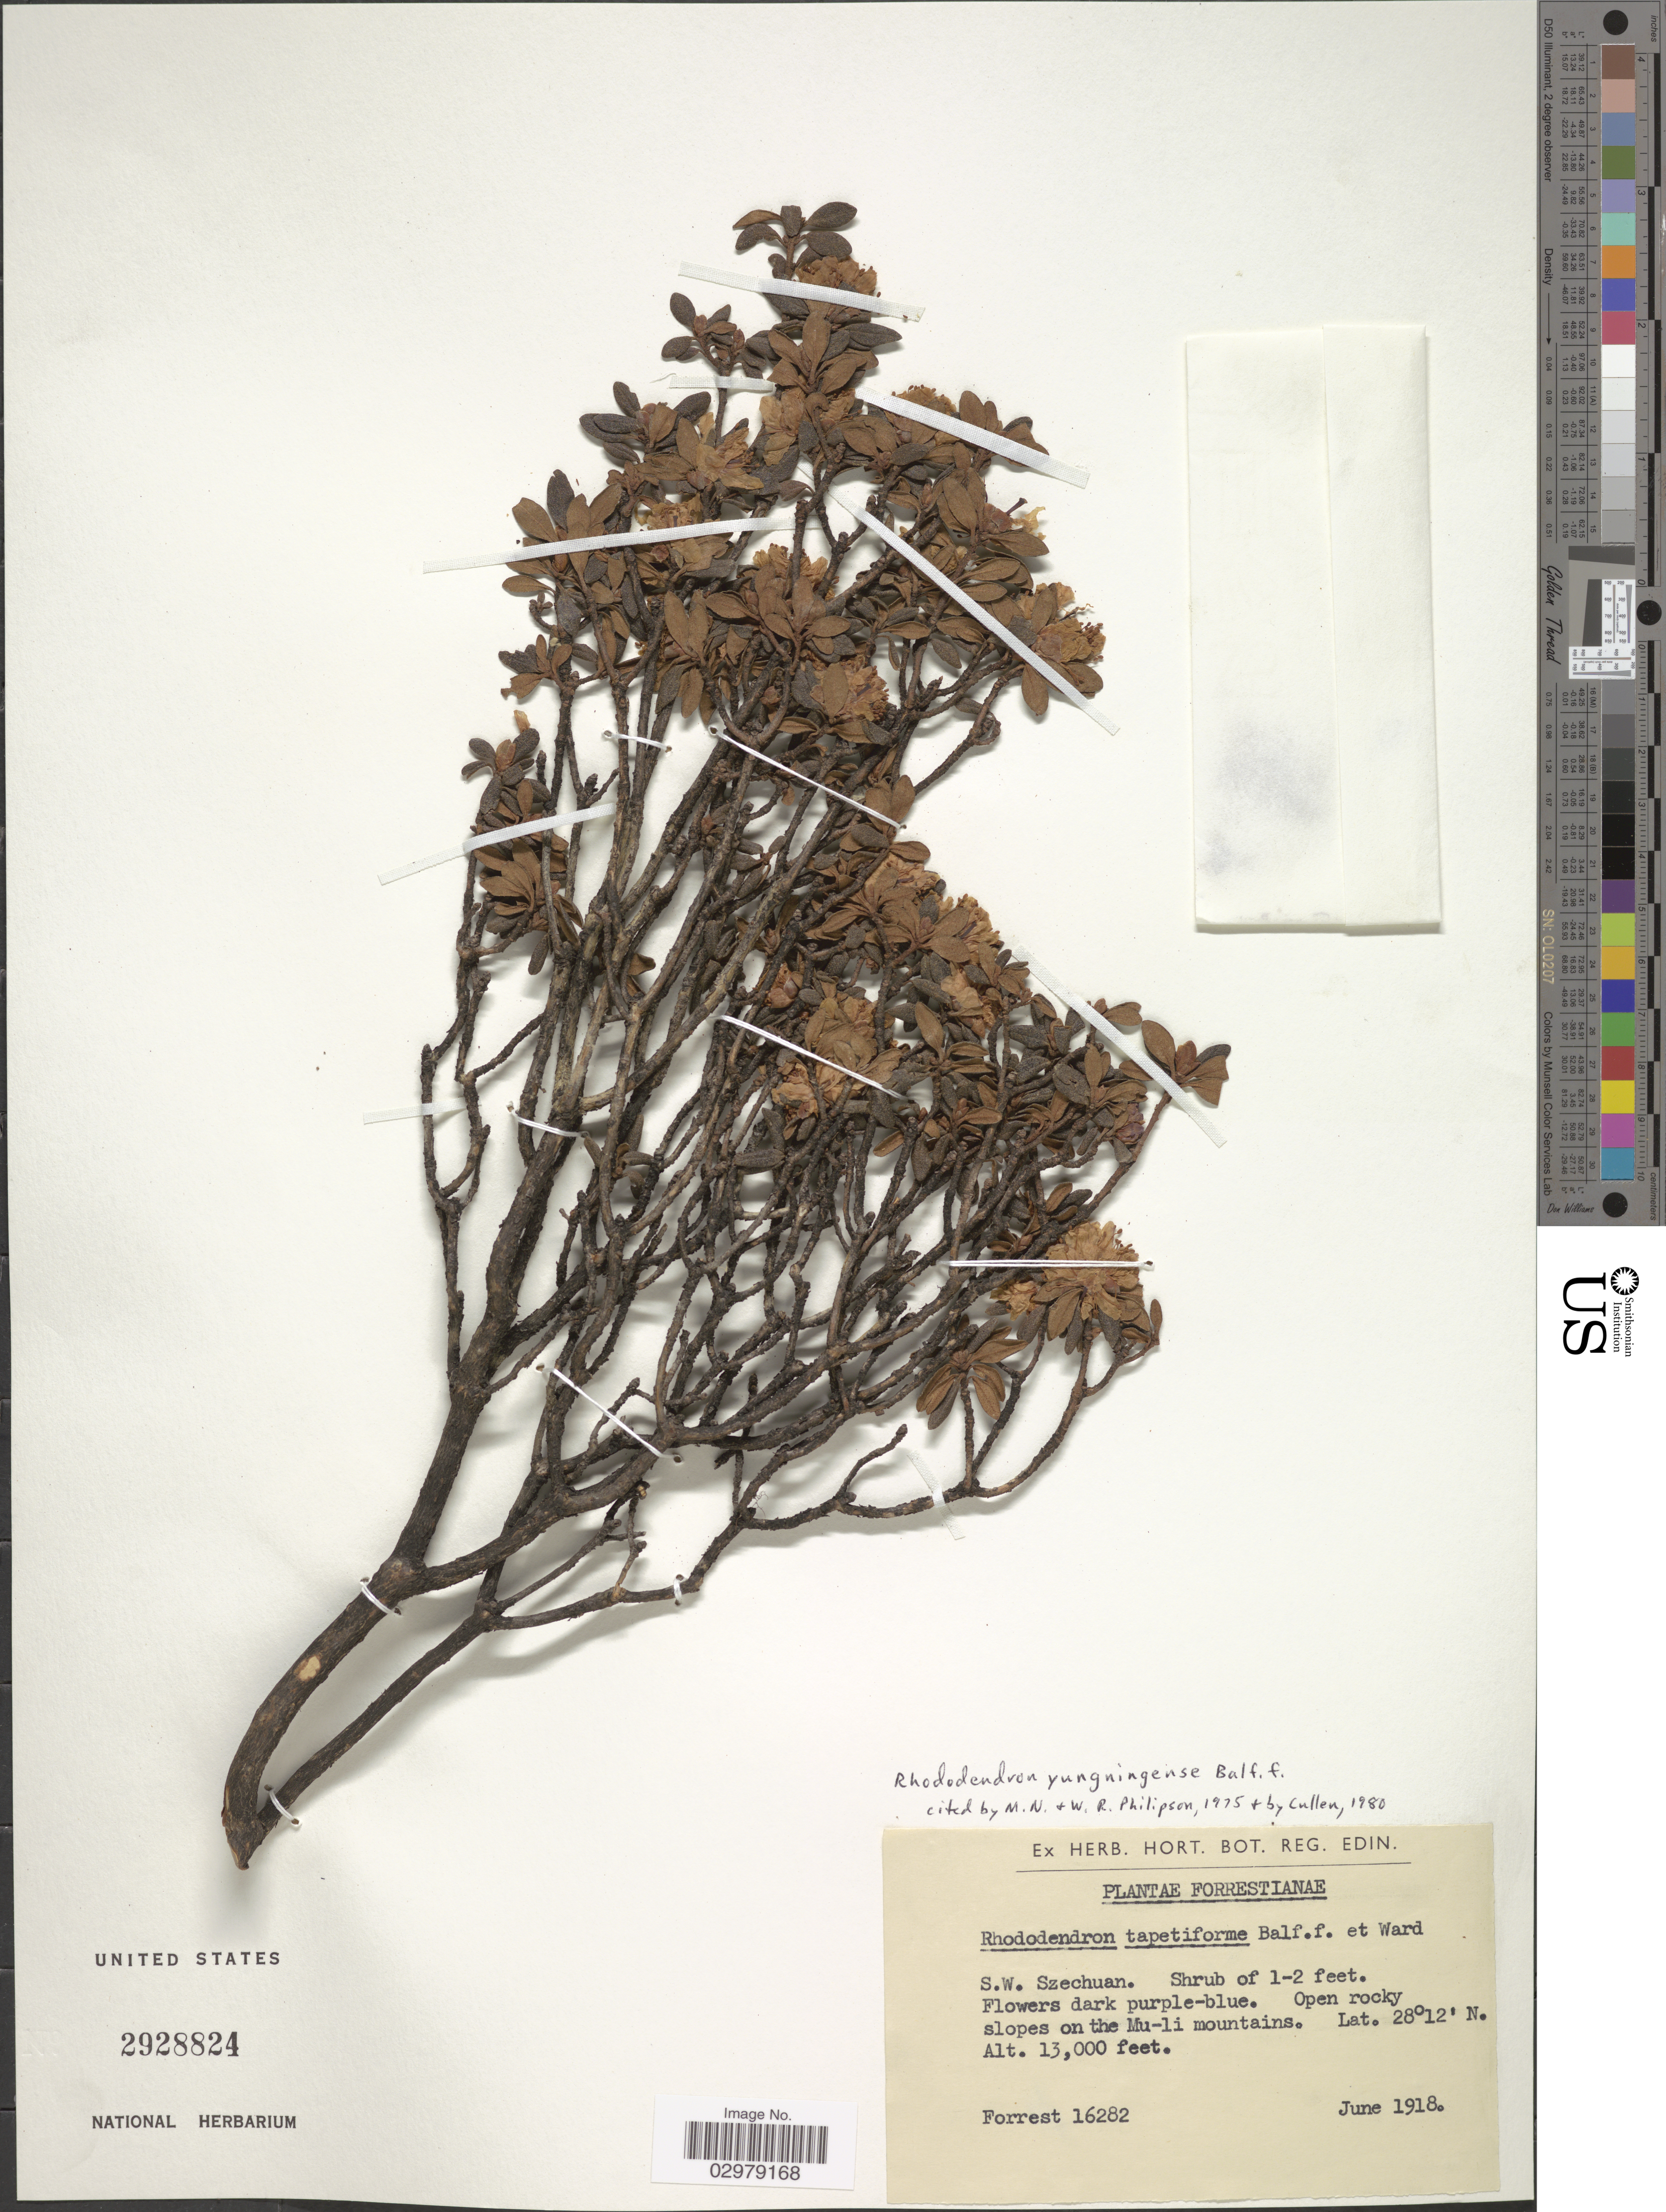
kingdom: Plantae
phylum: Tracheophyta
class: Magnoliopsida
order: Ericales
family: Ericaceae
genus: Rhododendron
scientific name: Rhododendron yungningense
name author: Balf. f. ex Hutch.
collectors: -. Forrest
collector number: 16282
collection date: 1918-06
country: China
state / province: Sichuan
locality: S.W. Szechuan. Open rocky slopes on the Mu-li mountains.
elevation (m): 3962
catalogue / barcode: US 2928824